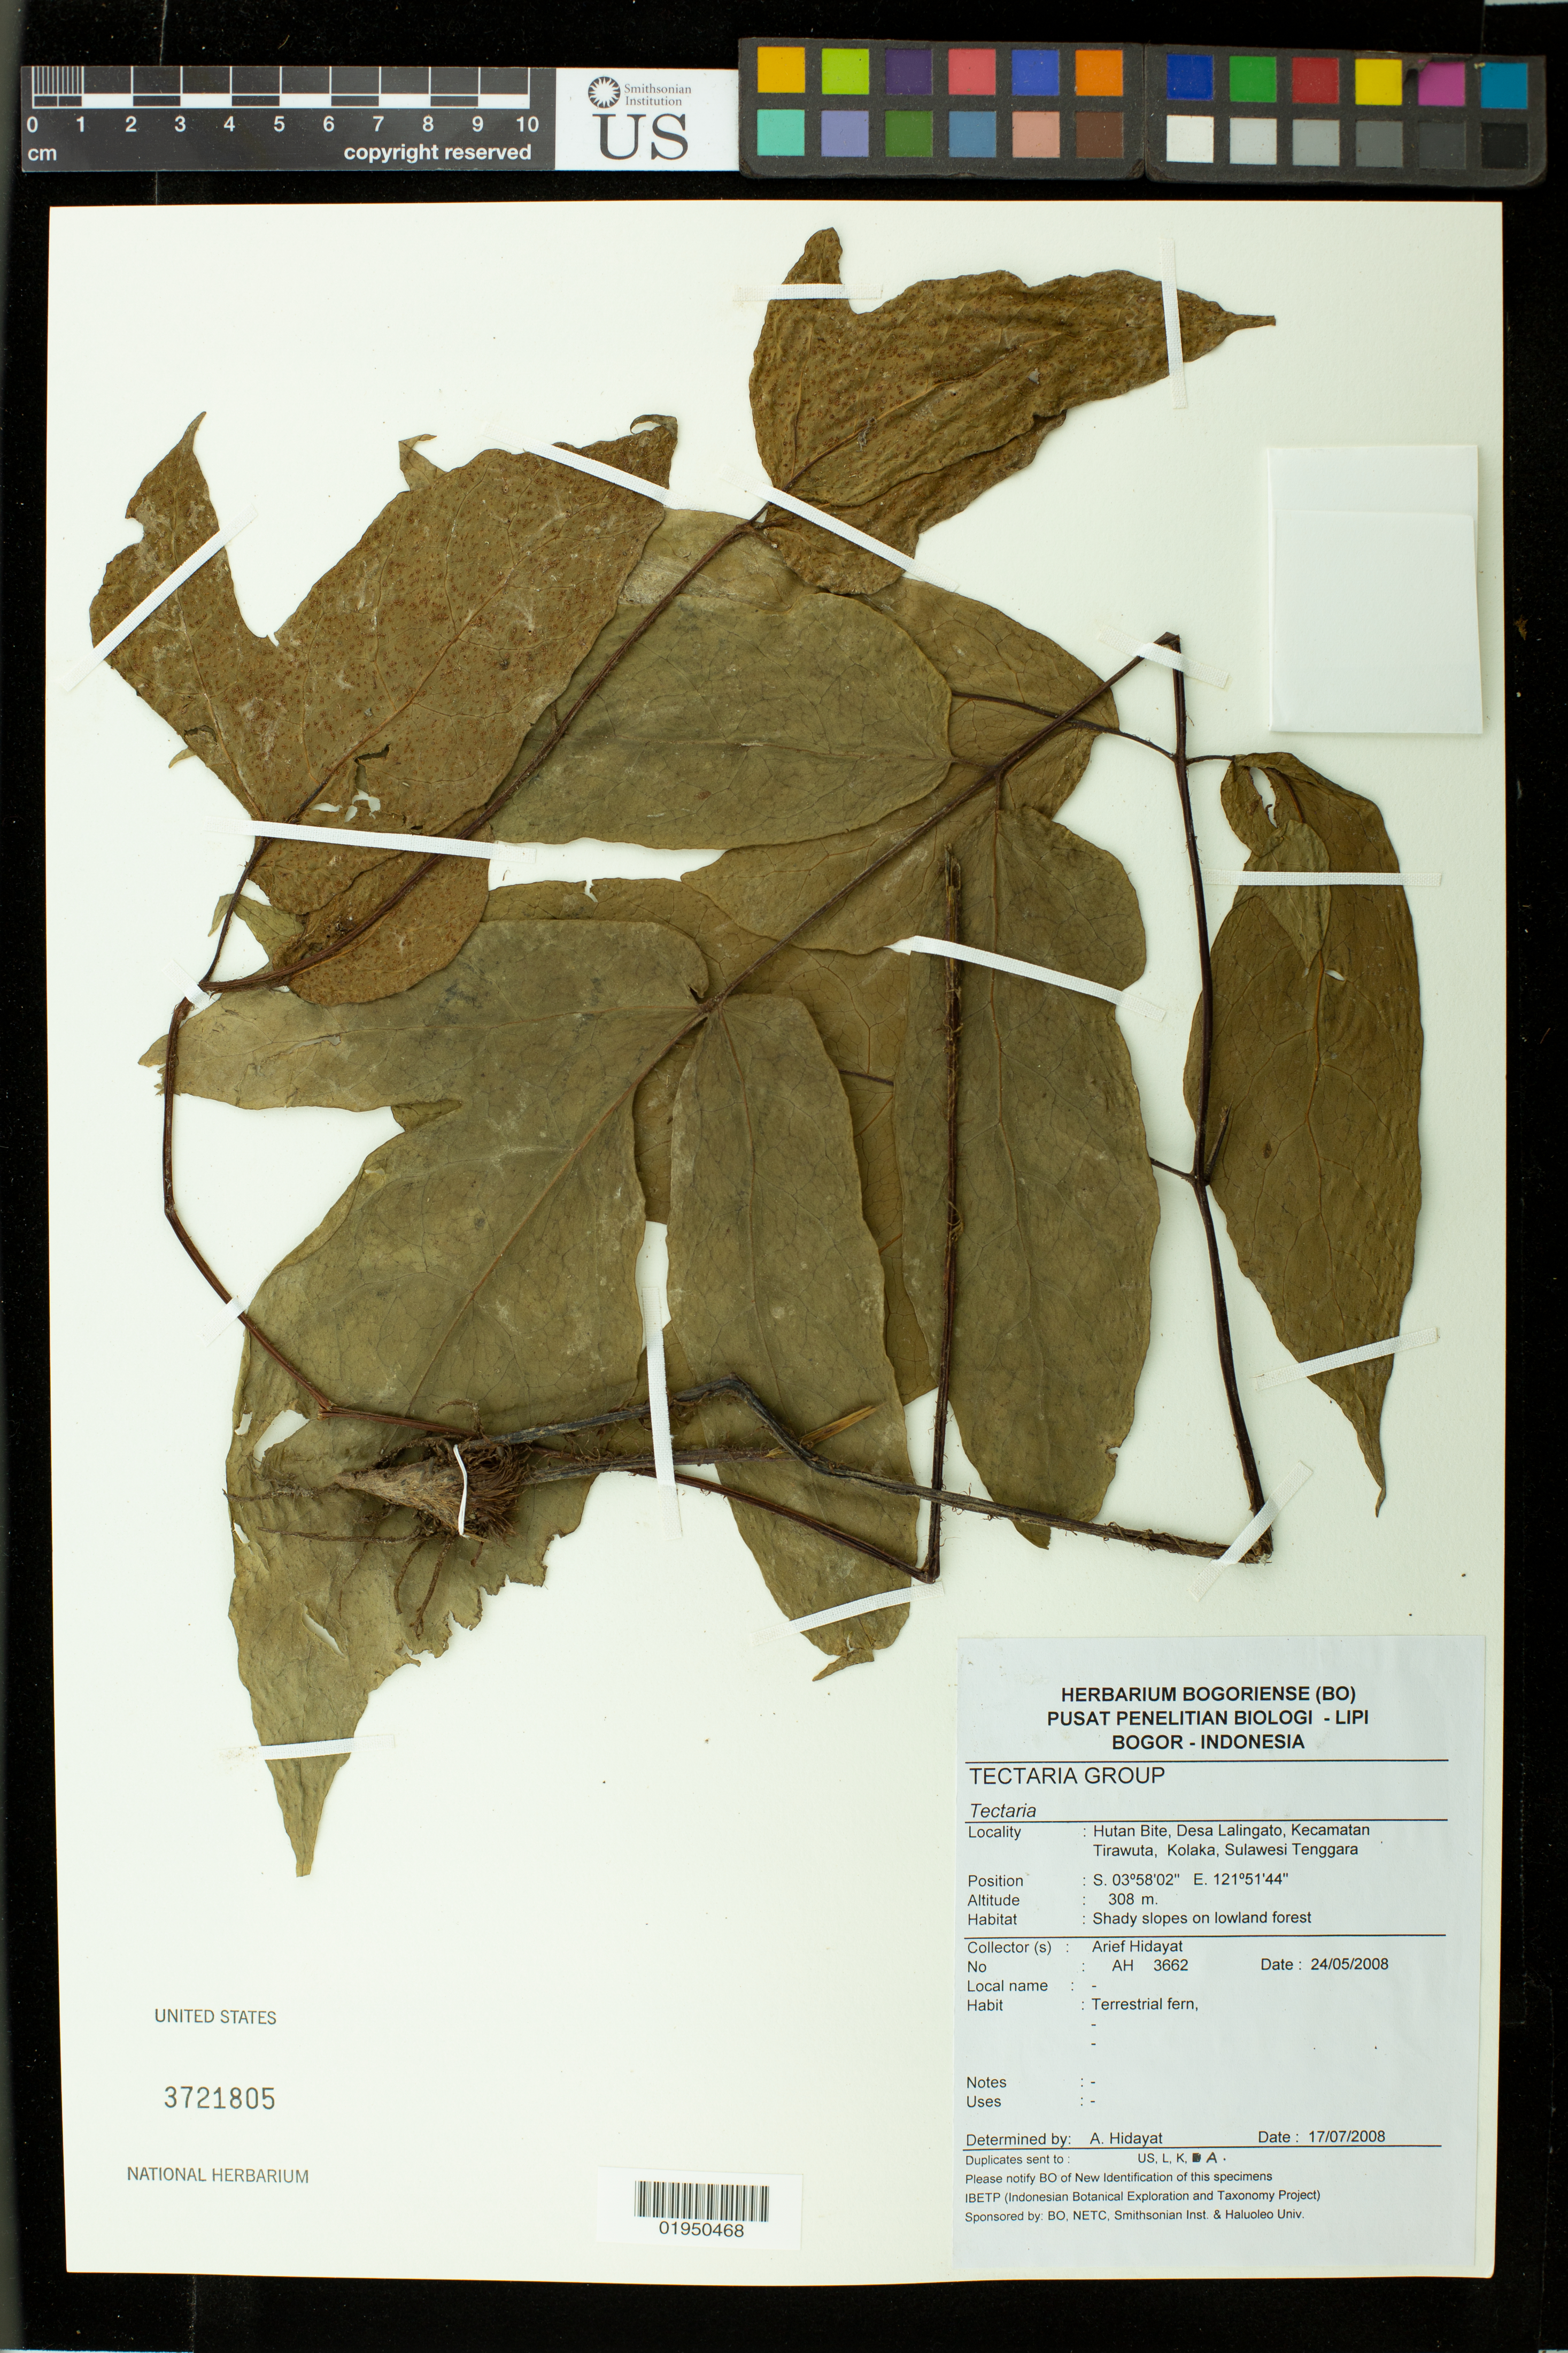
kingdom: Plantae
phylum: Tracheophyta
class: Polypodiopsida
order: Polypodiales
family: Tectariaceae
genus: Tectaria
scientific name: Tectaria sp.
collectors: A. Hidayat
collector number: AH 3662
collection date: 2008-05-24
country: Indonesia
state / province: Sulawesi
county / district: Sulawesi Tenggara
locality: Hutan Bite, Desa Lalingato, Kecameatan Tirawuta, Kolaka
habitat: Shady slopes on lowland forest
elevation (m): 308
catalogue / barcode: US 3721805